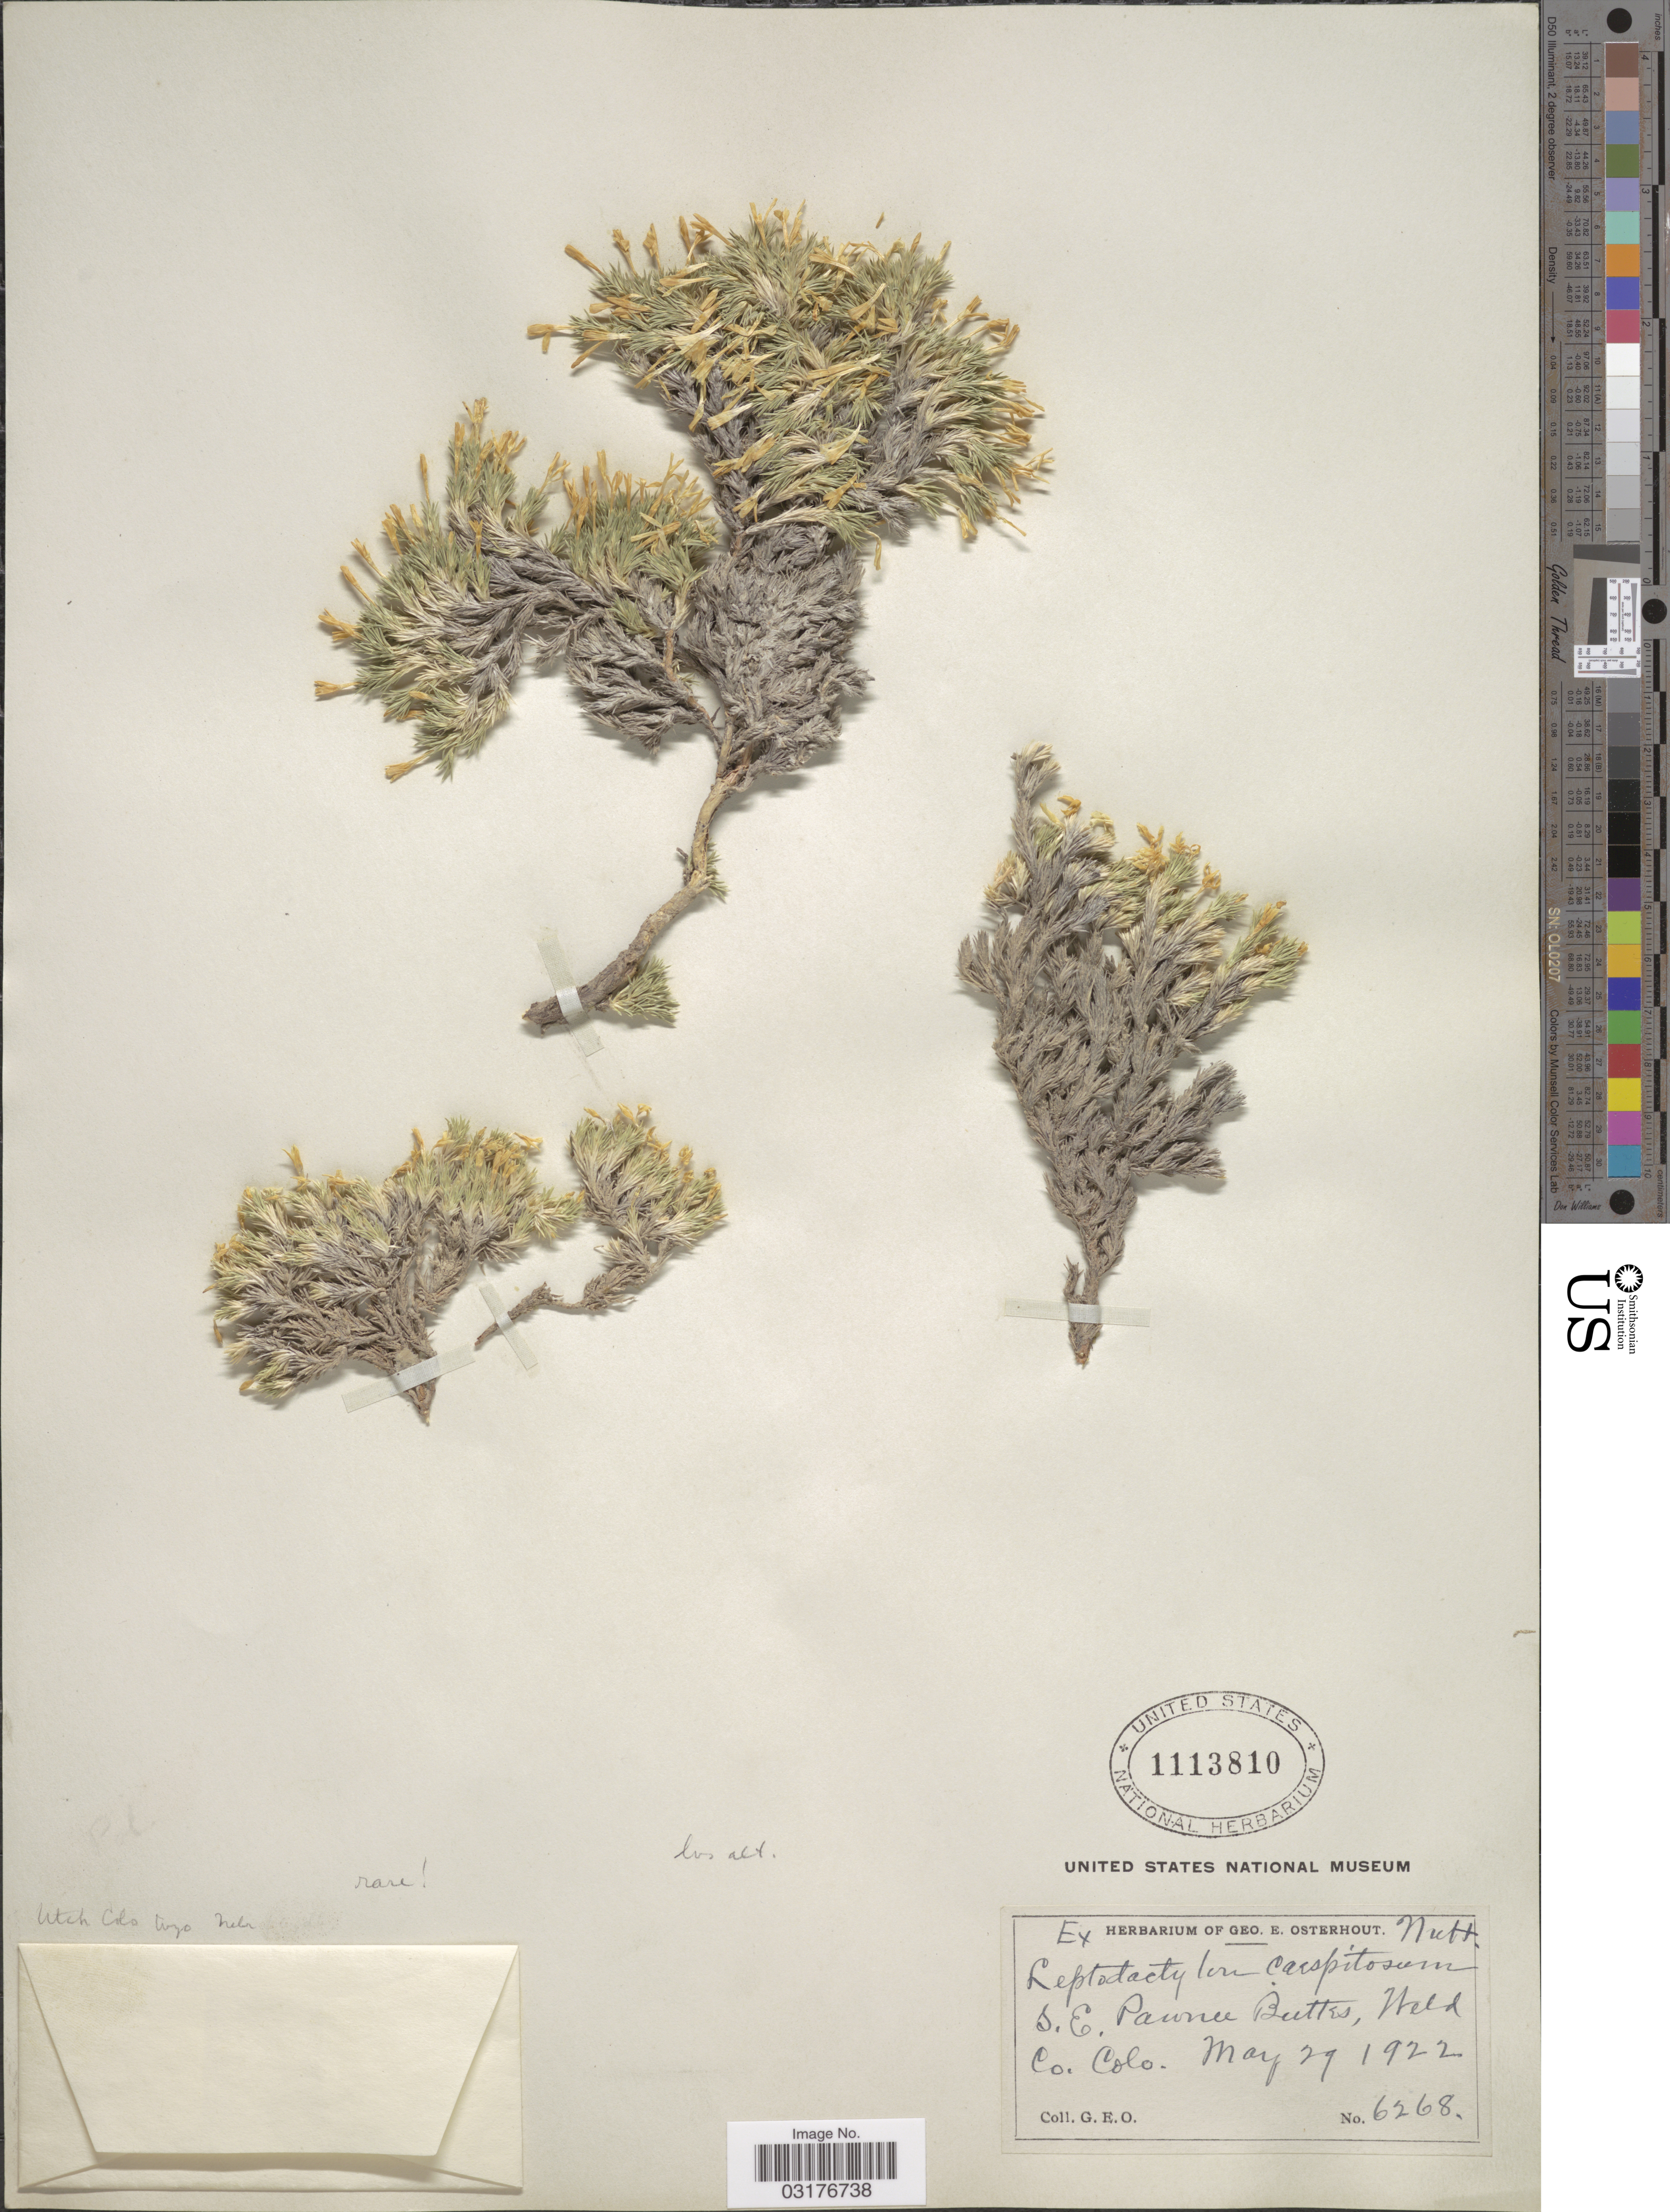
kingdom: Plantae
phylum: Tracheophyta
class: Magnoliopsida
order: Ericales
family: Polemoniaceae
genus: Linanthus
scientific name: Linanthus caespitosus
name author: (Nutt.) J.M. Porter & L.A. Johnson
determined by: Strong, Mark T., (BOT), Smithsonian Institution - National Museum of Natural History (UNITED STATES)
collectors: G. Osterhout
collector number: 6268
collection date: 1922-05-29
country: United States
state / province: Colorado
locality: S.E. Pawnee Buttes, Weld Co.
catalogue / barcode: US 1113810